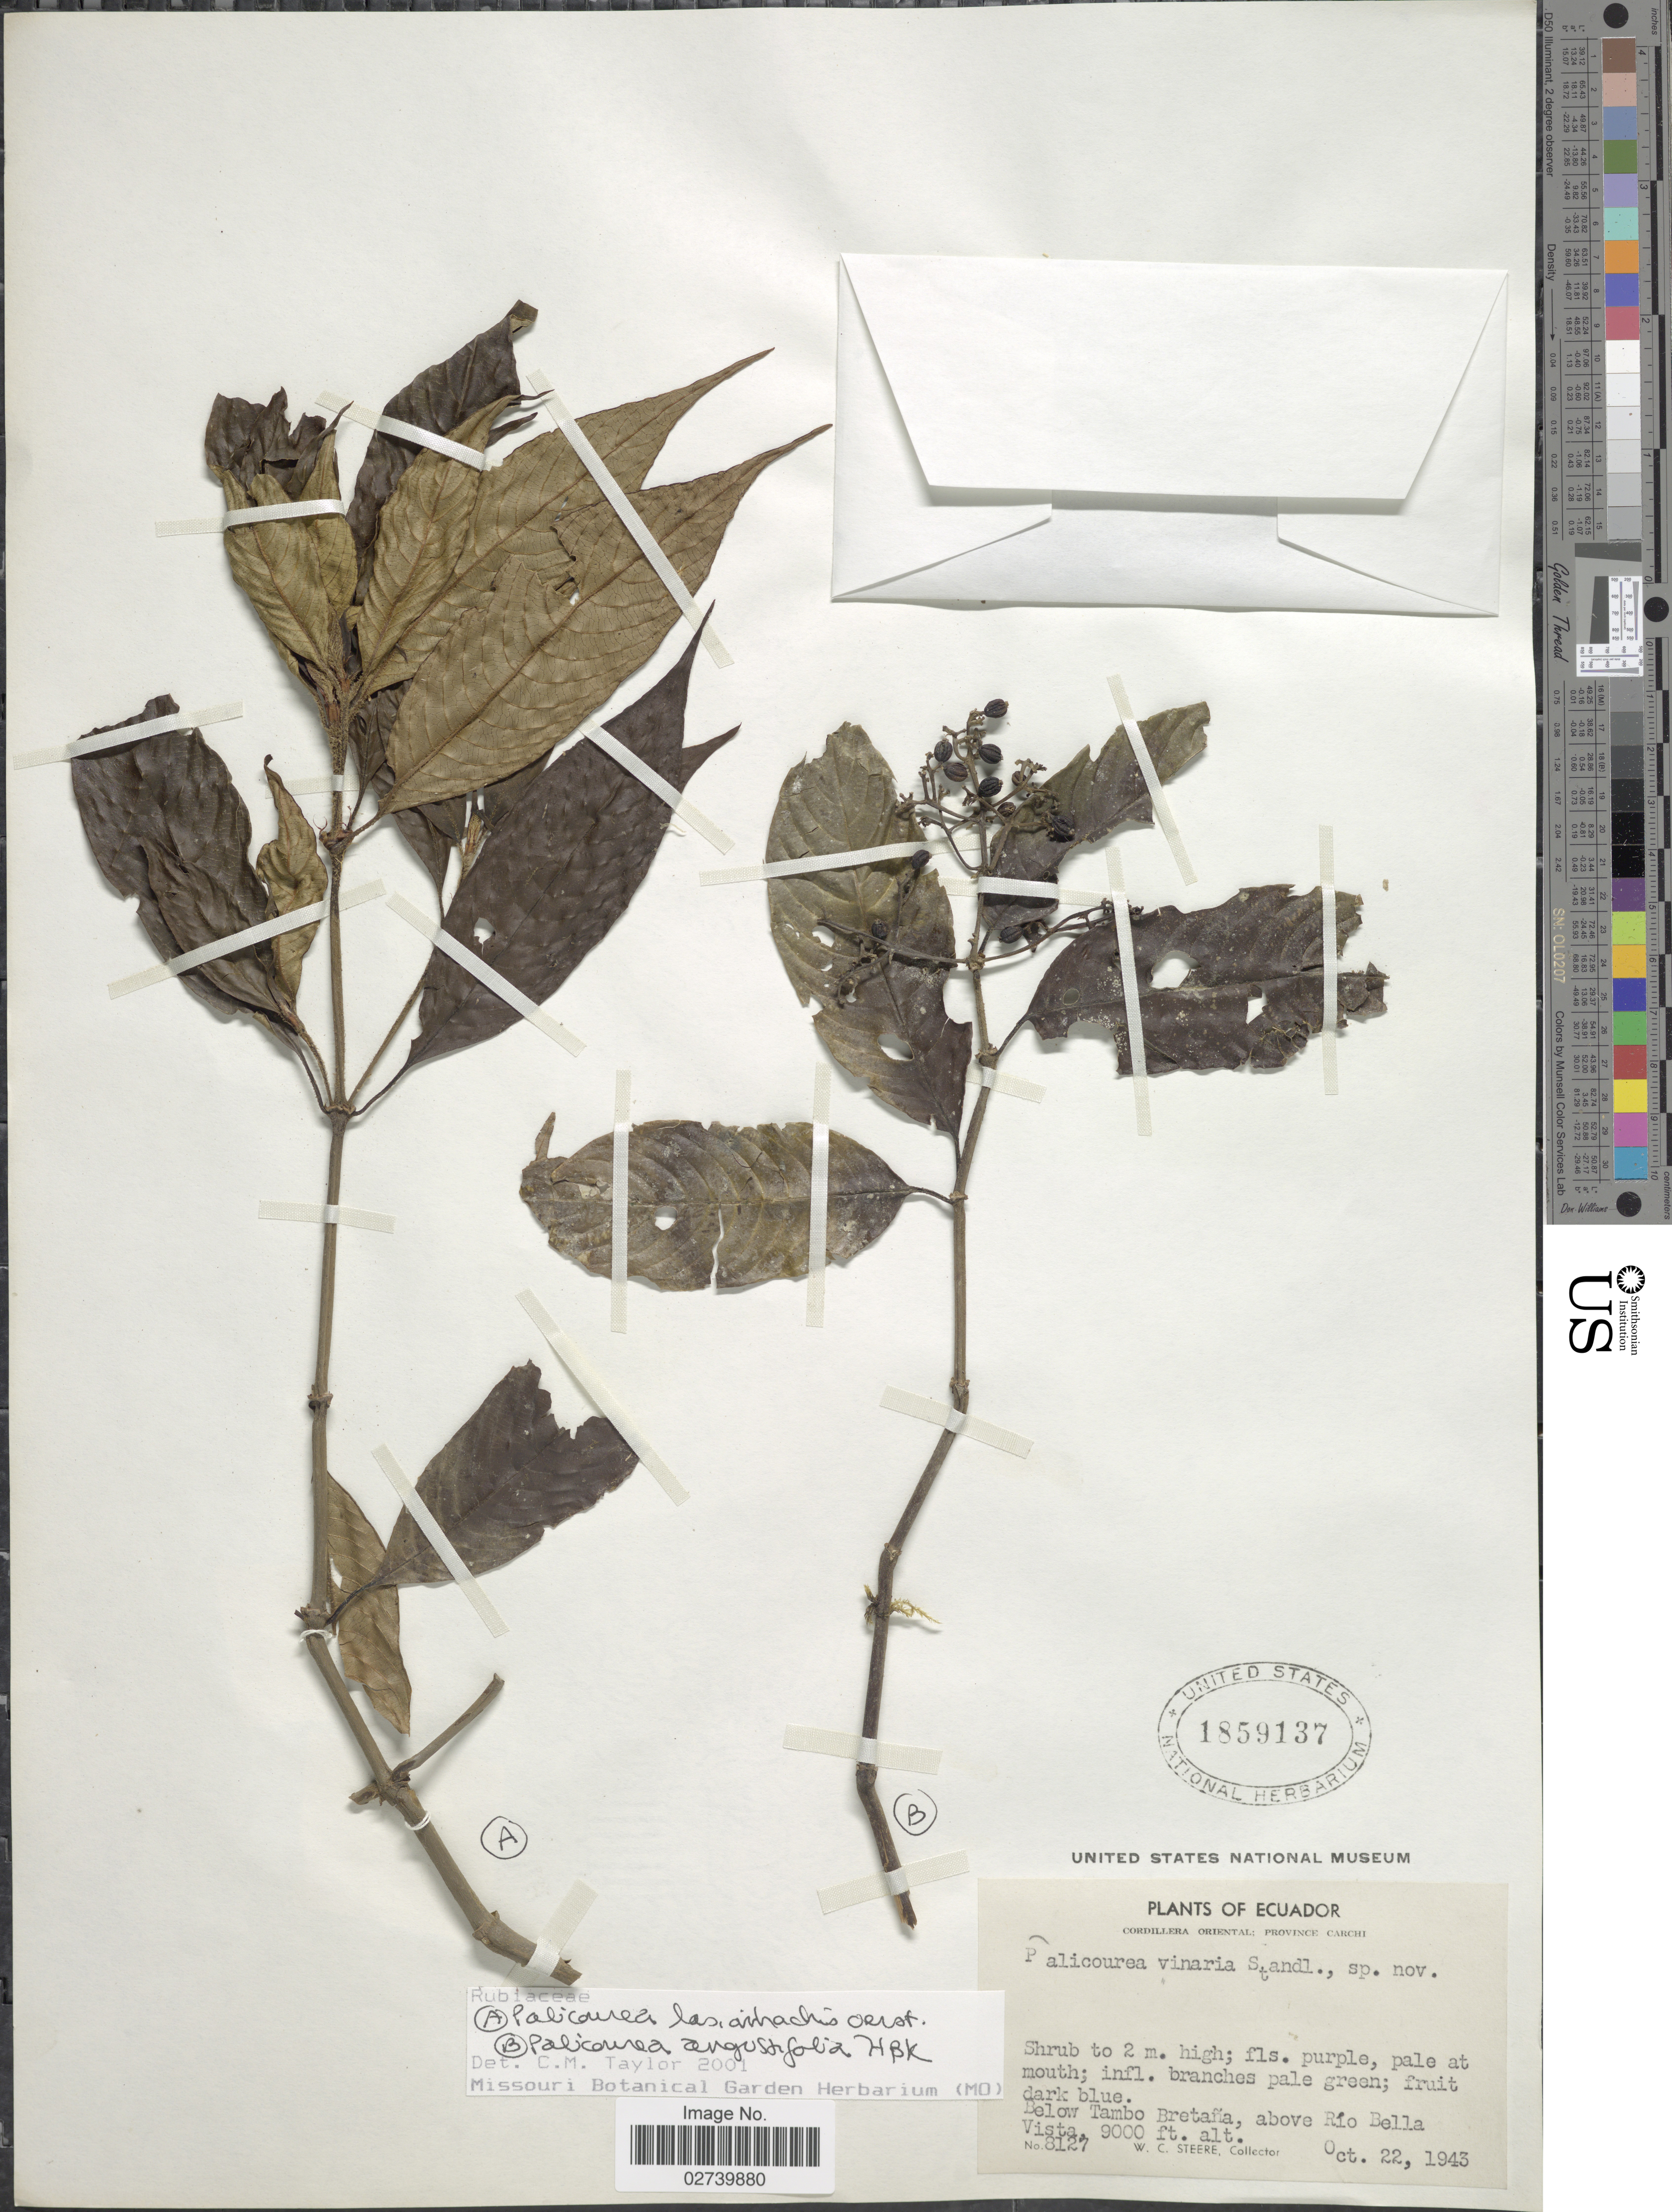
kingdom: Plantae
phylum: Tracheophyta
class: Magnoliopsida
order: Gentianales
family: Rubiaceae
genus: Palicourea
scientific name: Palicourea lasiorrhachis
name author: Oerst.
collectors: W. C. Steere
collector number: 8127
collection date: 1943-10-22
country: Ecuador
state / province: Carchi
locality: Cordillera Oriental. Below Tambo Bretaña, above Río Bella Vista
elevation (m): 2743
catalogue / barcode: US 1859137